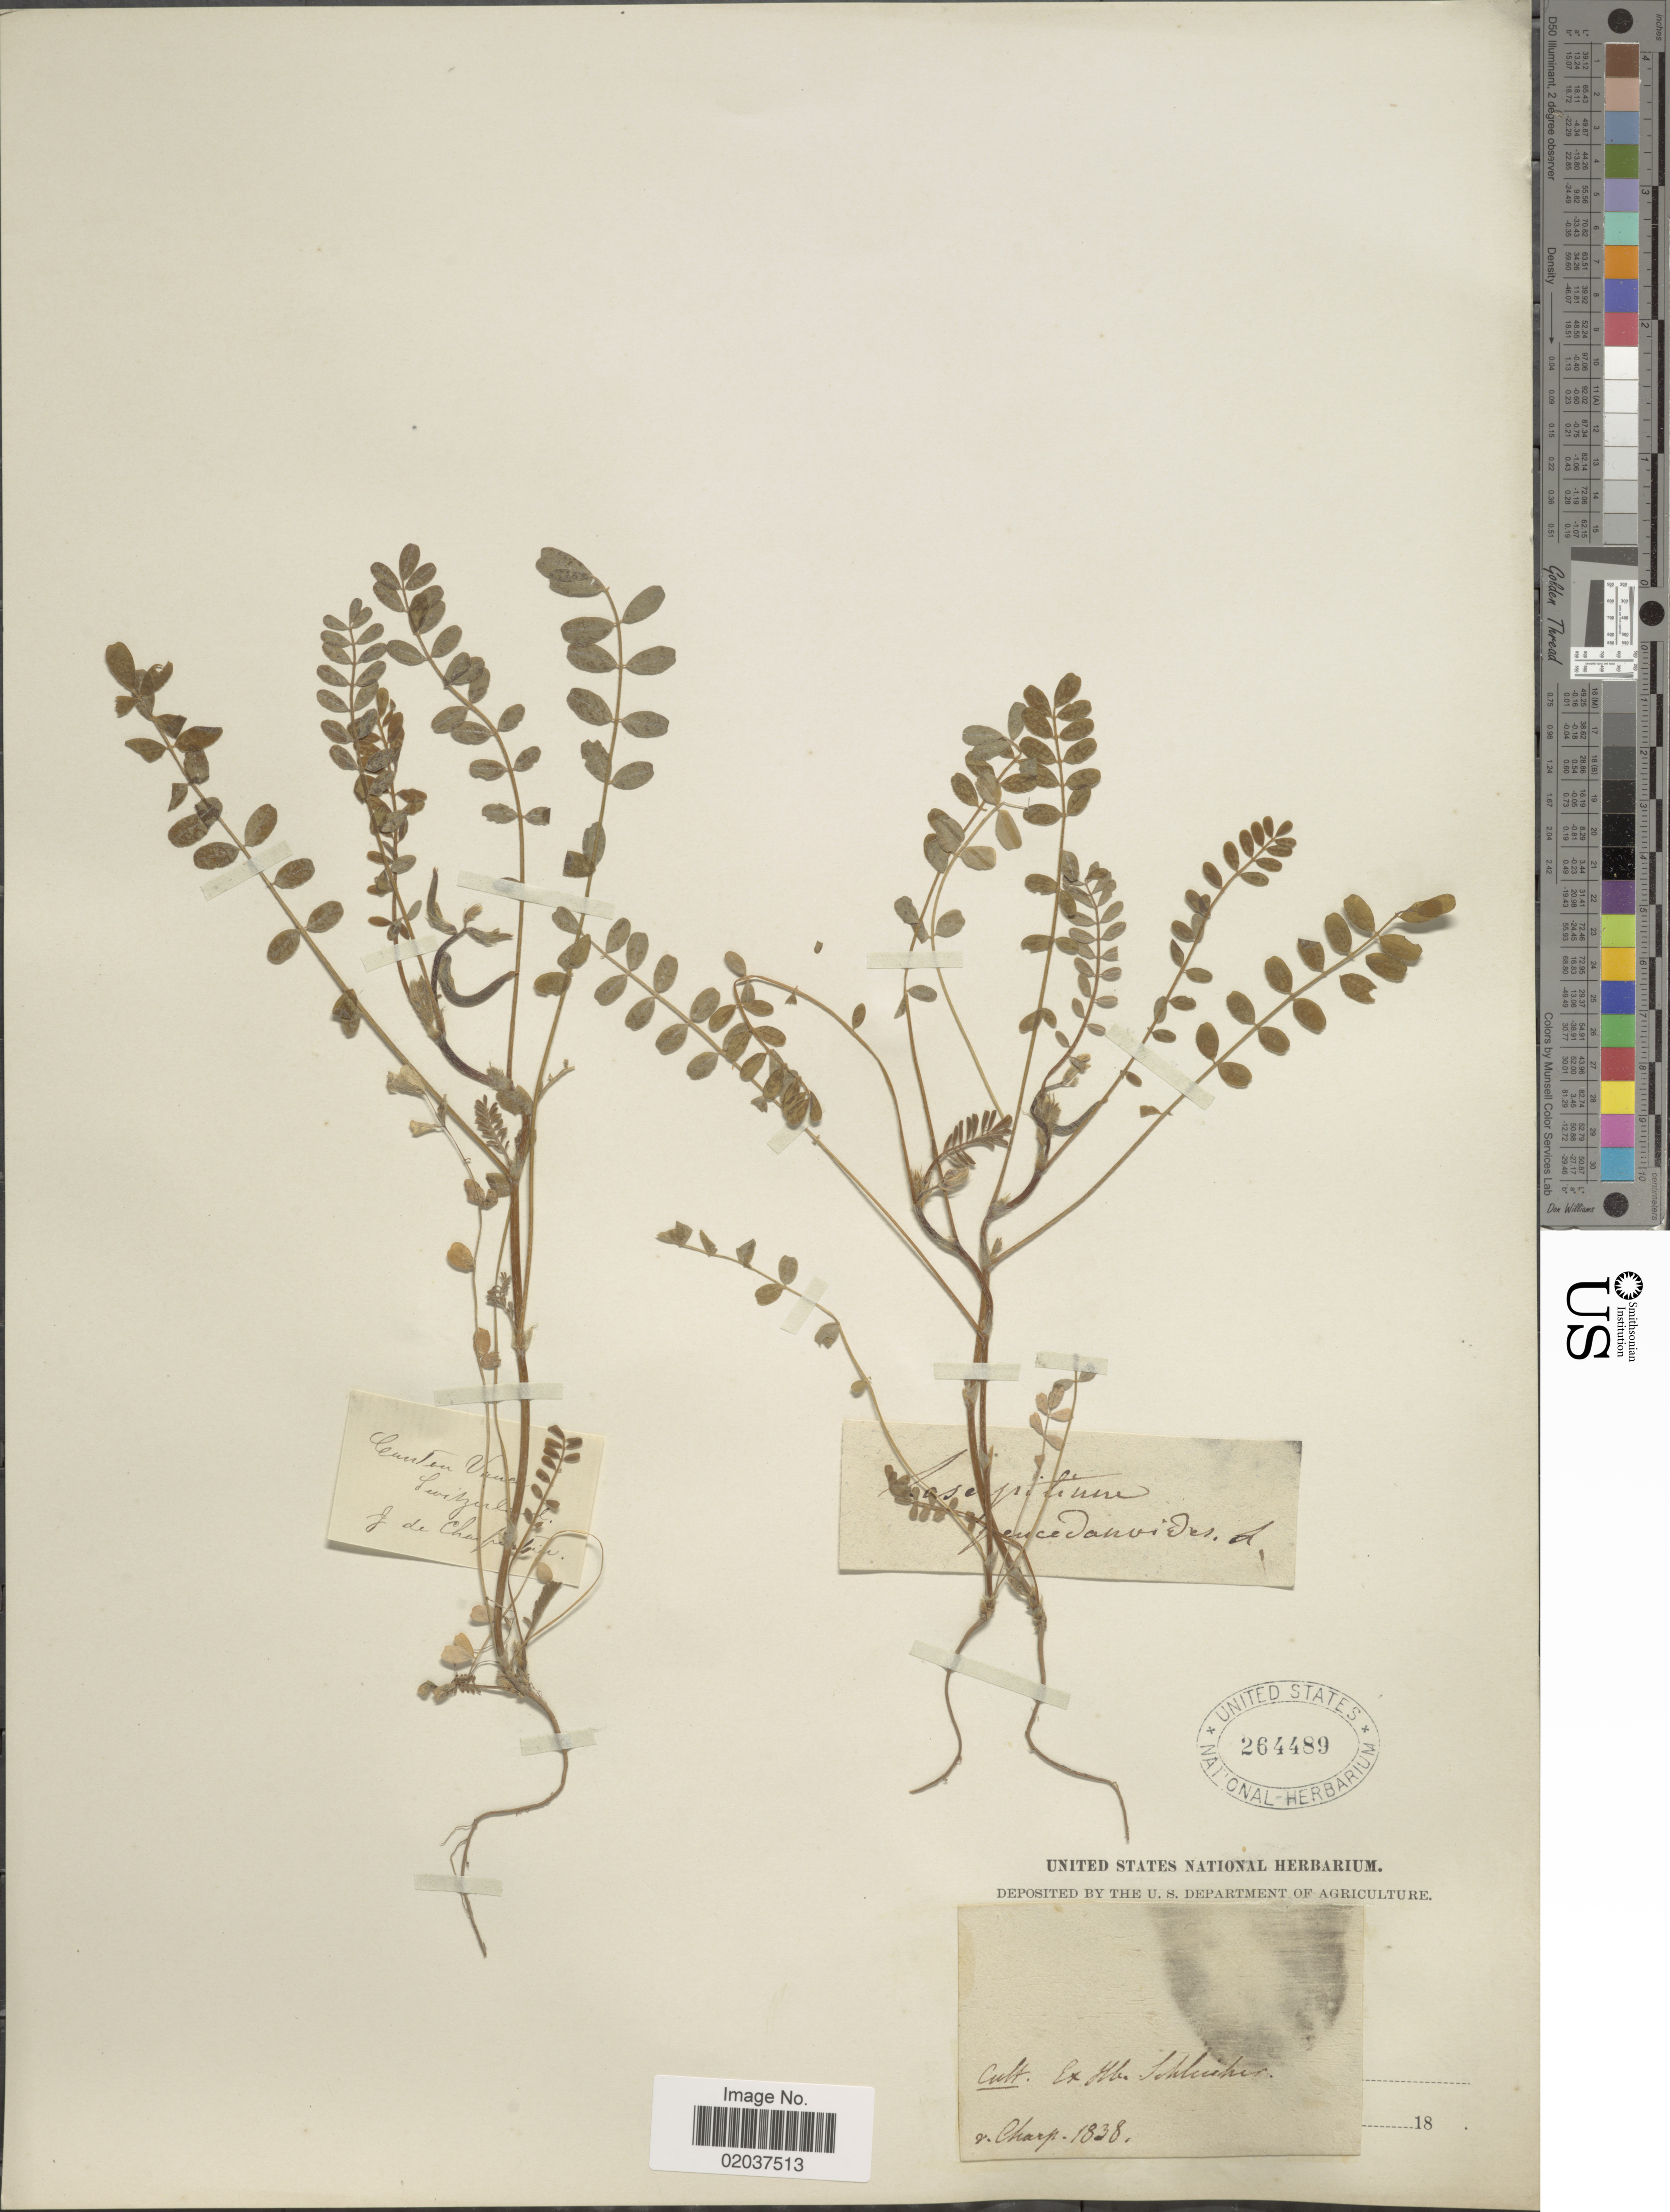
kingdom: Plantae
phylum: Tracheophyta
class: Magnoliopsida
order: Fabales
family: Fabaceae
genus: Astragalus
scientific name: Astragalus sp.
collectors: J. de Charpentier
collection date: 1838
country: Switzerland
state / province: Vaud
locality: Canton Vaud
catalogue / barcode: US 264489